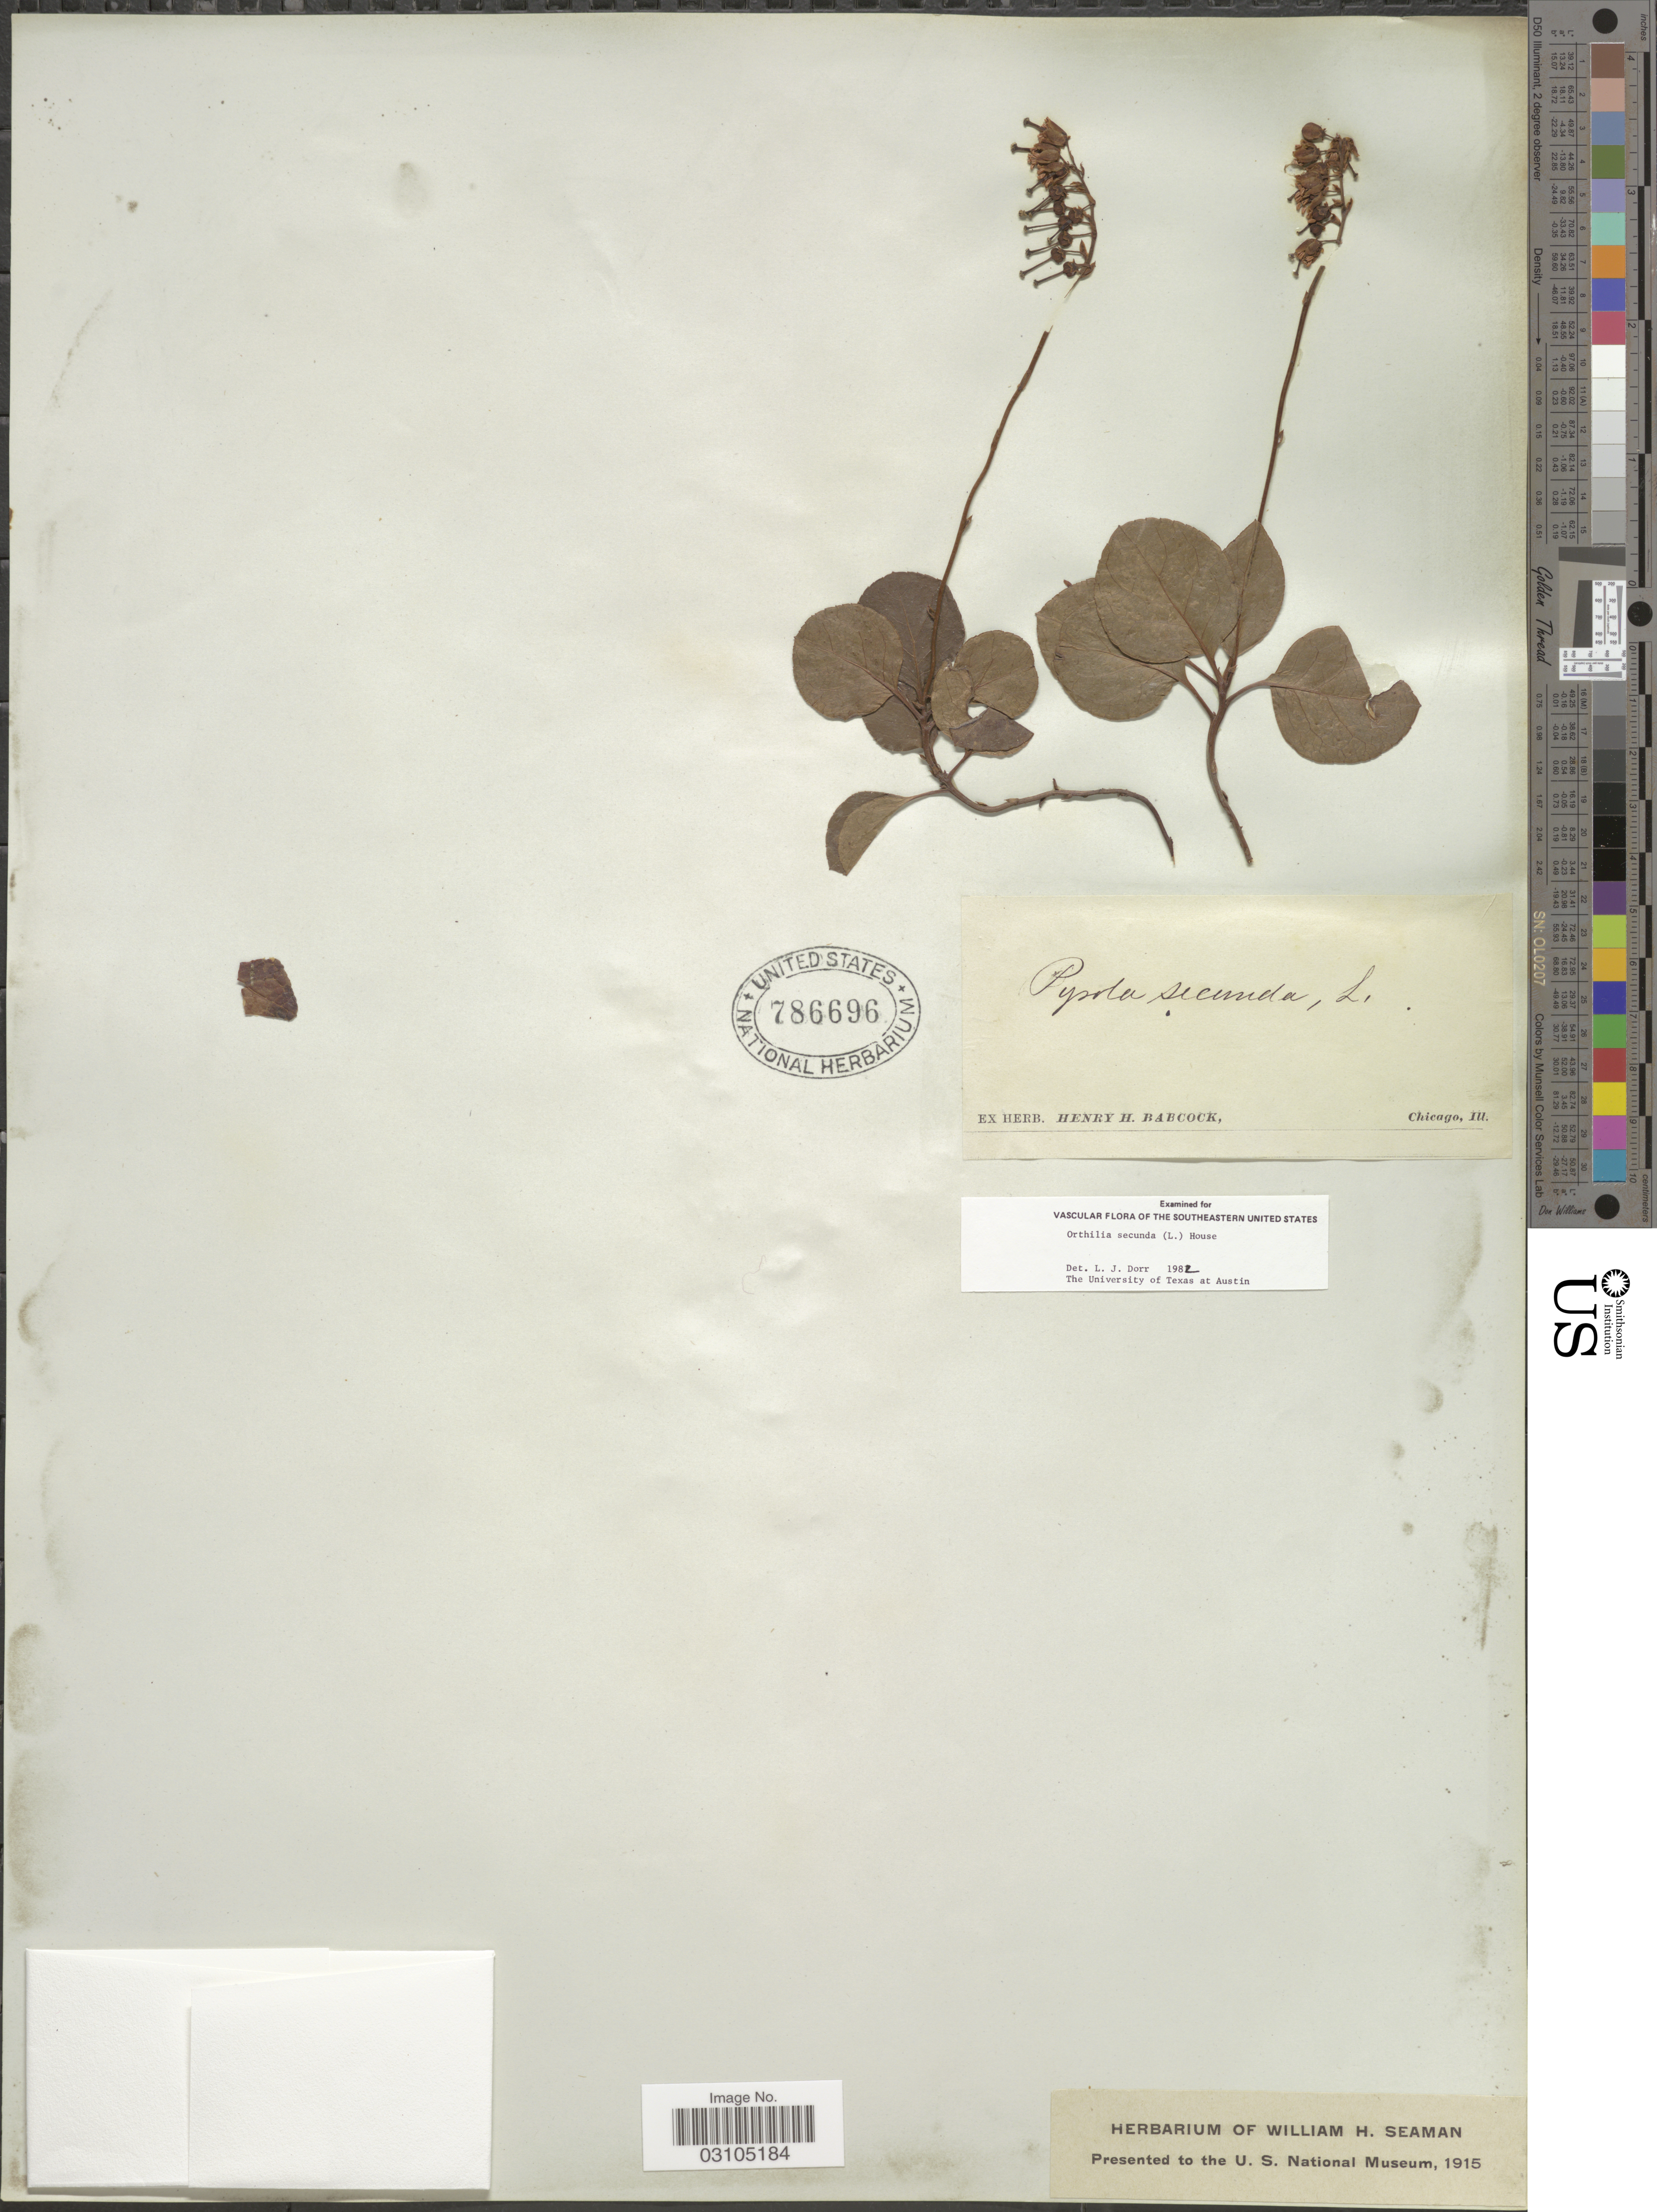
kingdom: Plantae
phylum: Tracheophyta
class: Magnoliopsida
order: Ericales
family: Ericaceae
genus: Orthilia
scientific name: Orthilia secunda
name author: (L.) House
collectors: ex herb. Henry Homes Babcock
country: United States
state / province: Illinois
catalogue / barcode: US 786696